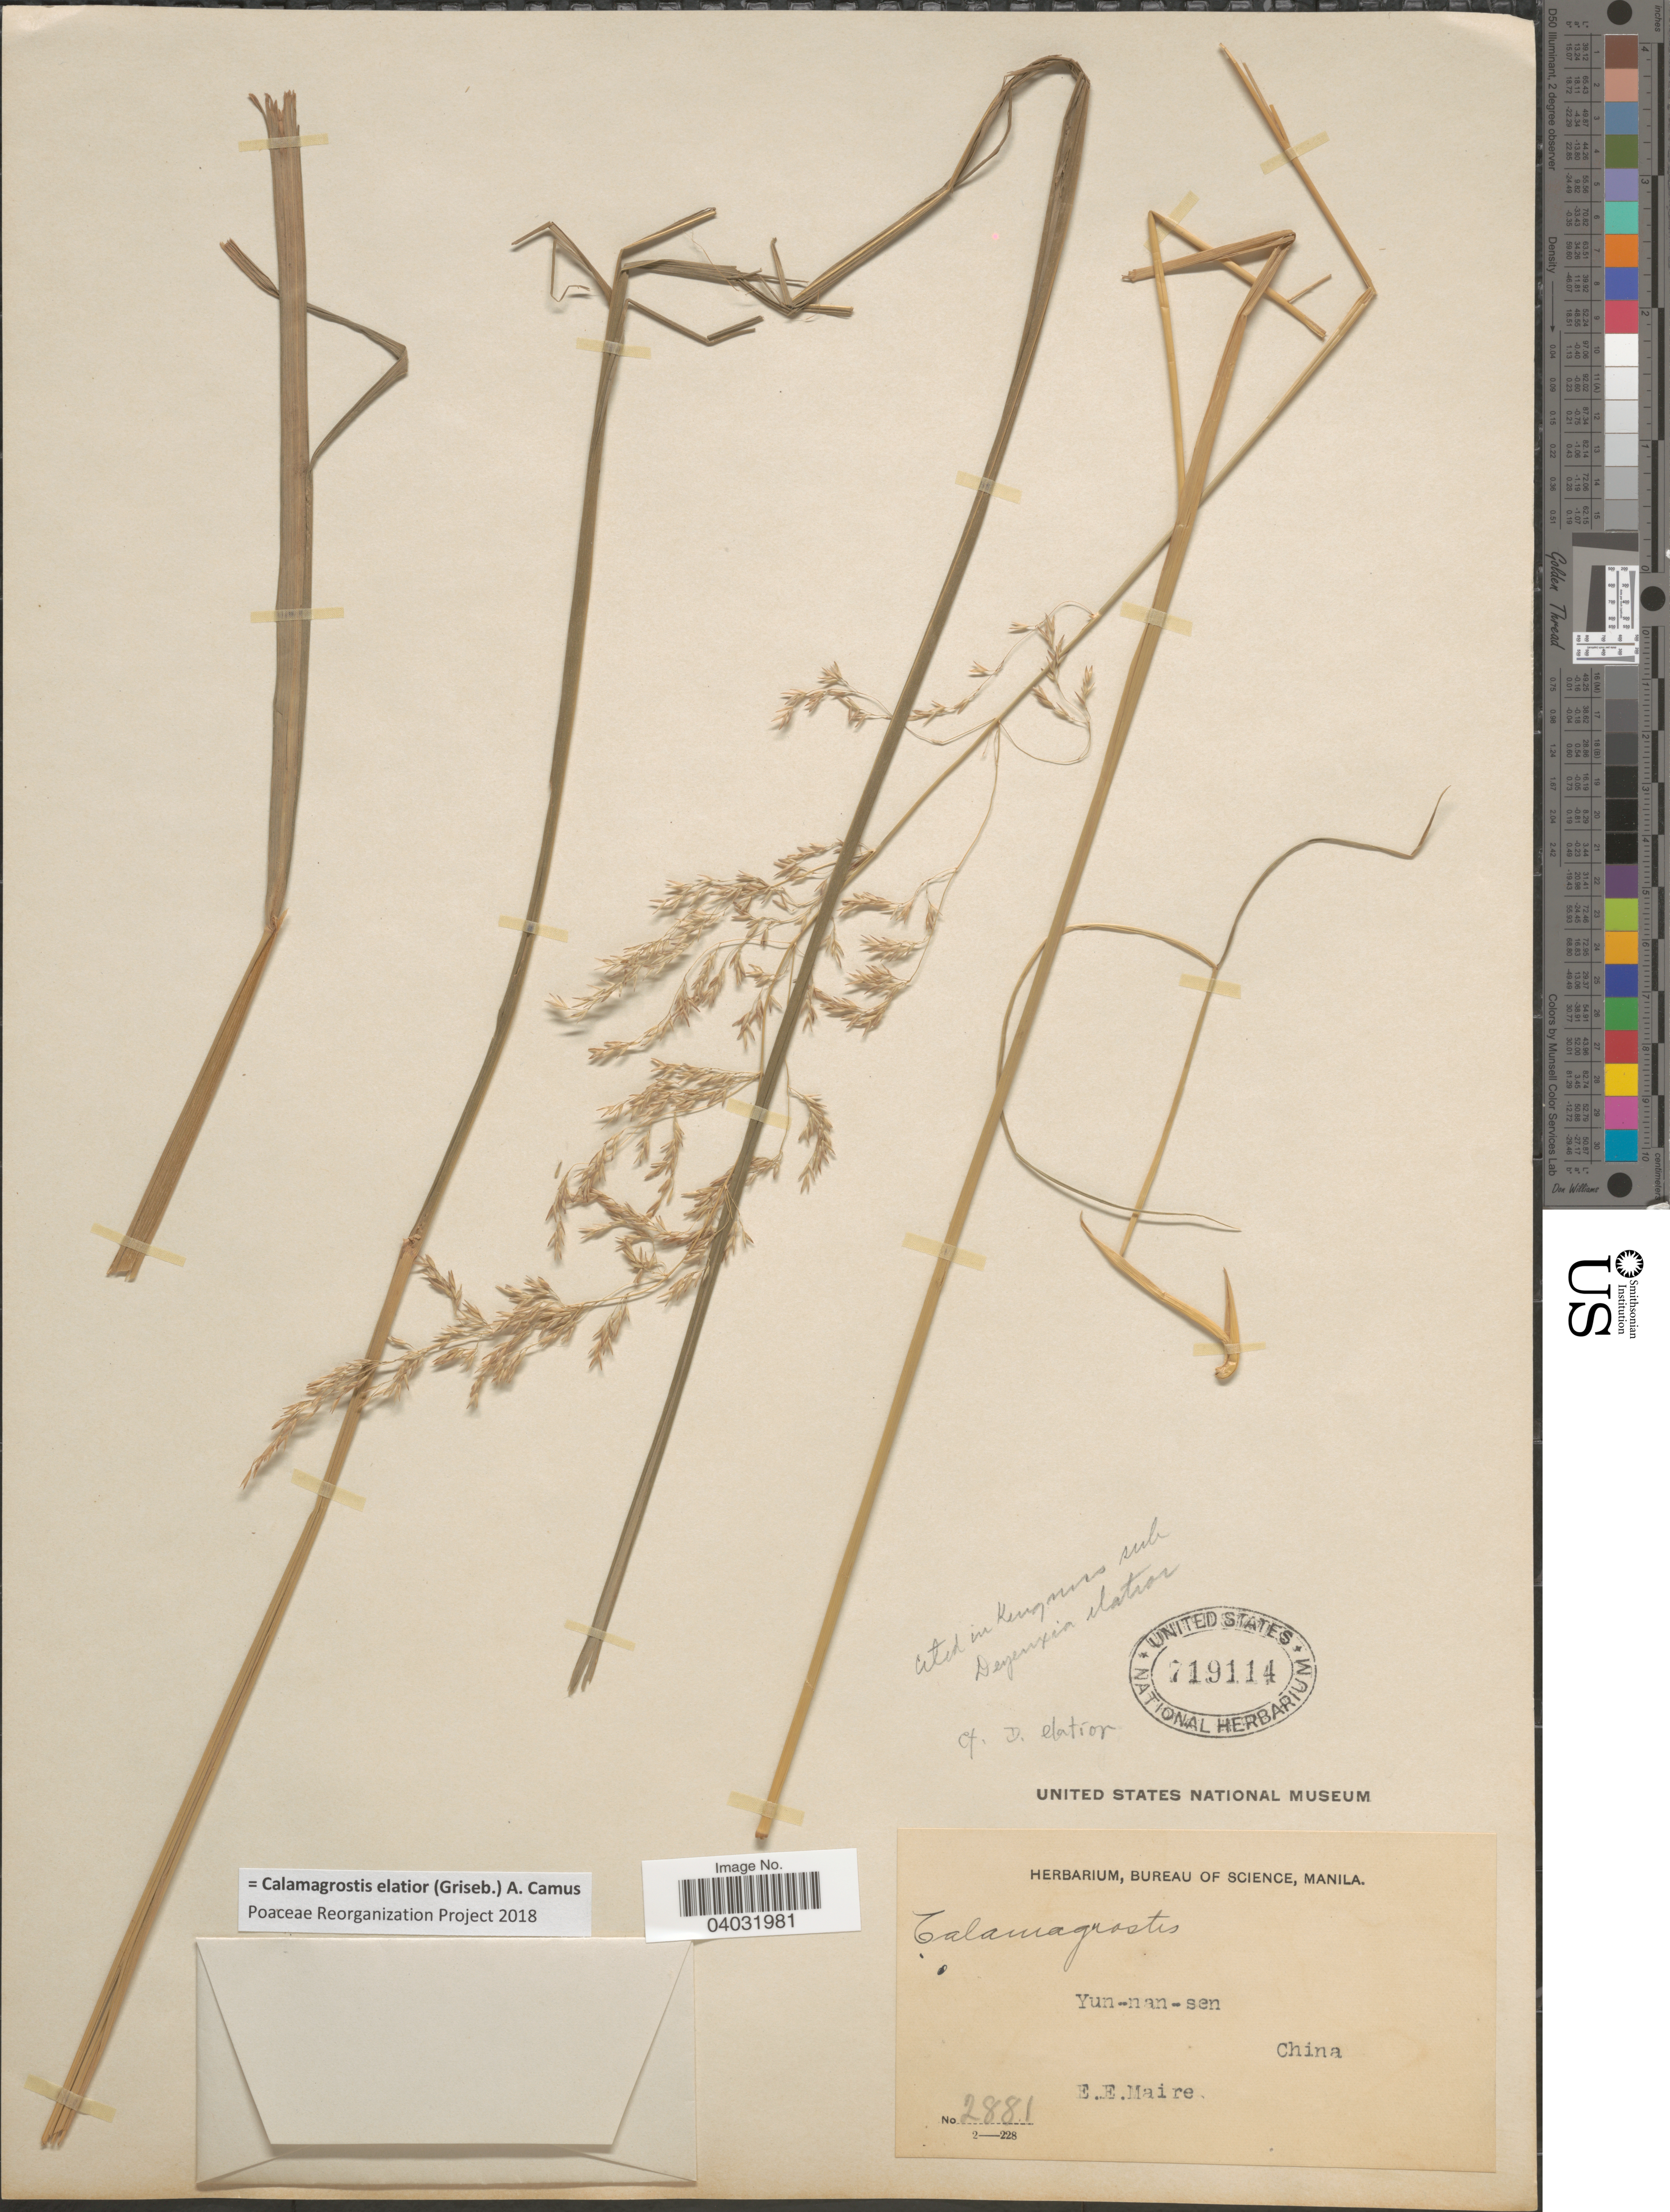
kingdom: Plantae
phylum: Tracheophyta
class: Liliopsida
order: Poales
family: Poaceae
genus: Calamagrostis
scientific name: Calamagrostis elatior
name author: (Griseb.) A. Camus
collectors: E. E. Maire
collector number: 2881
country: China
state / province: Yunnan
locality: Yun-nan-sen.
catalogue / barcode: US 719114